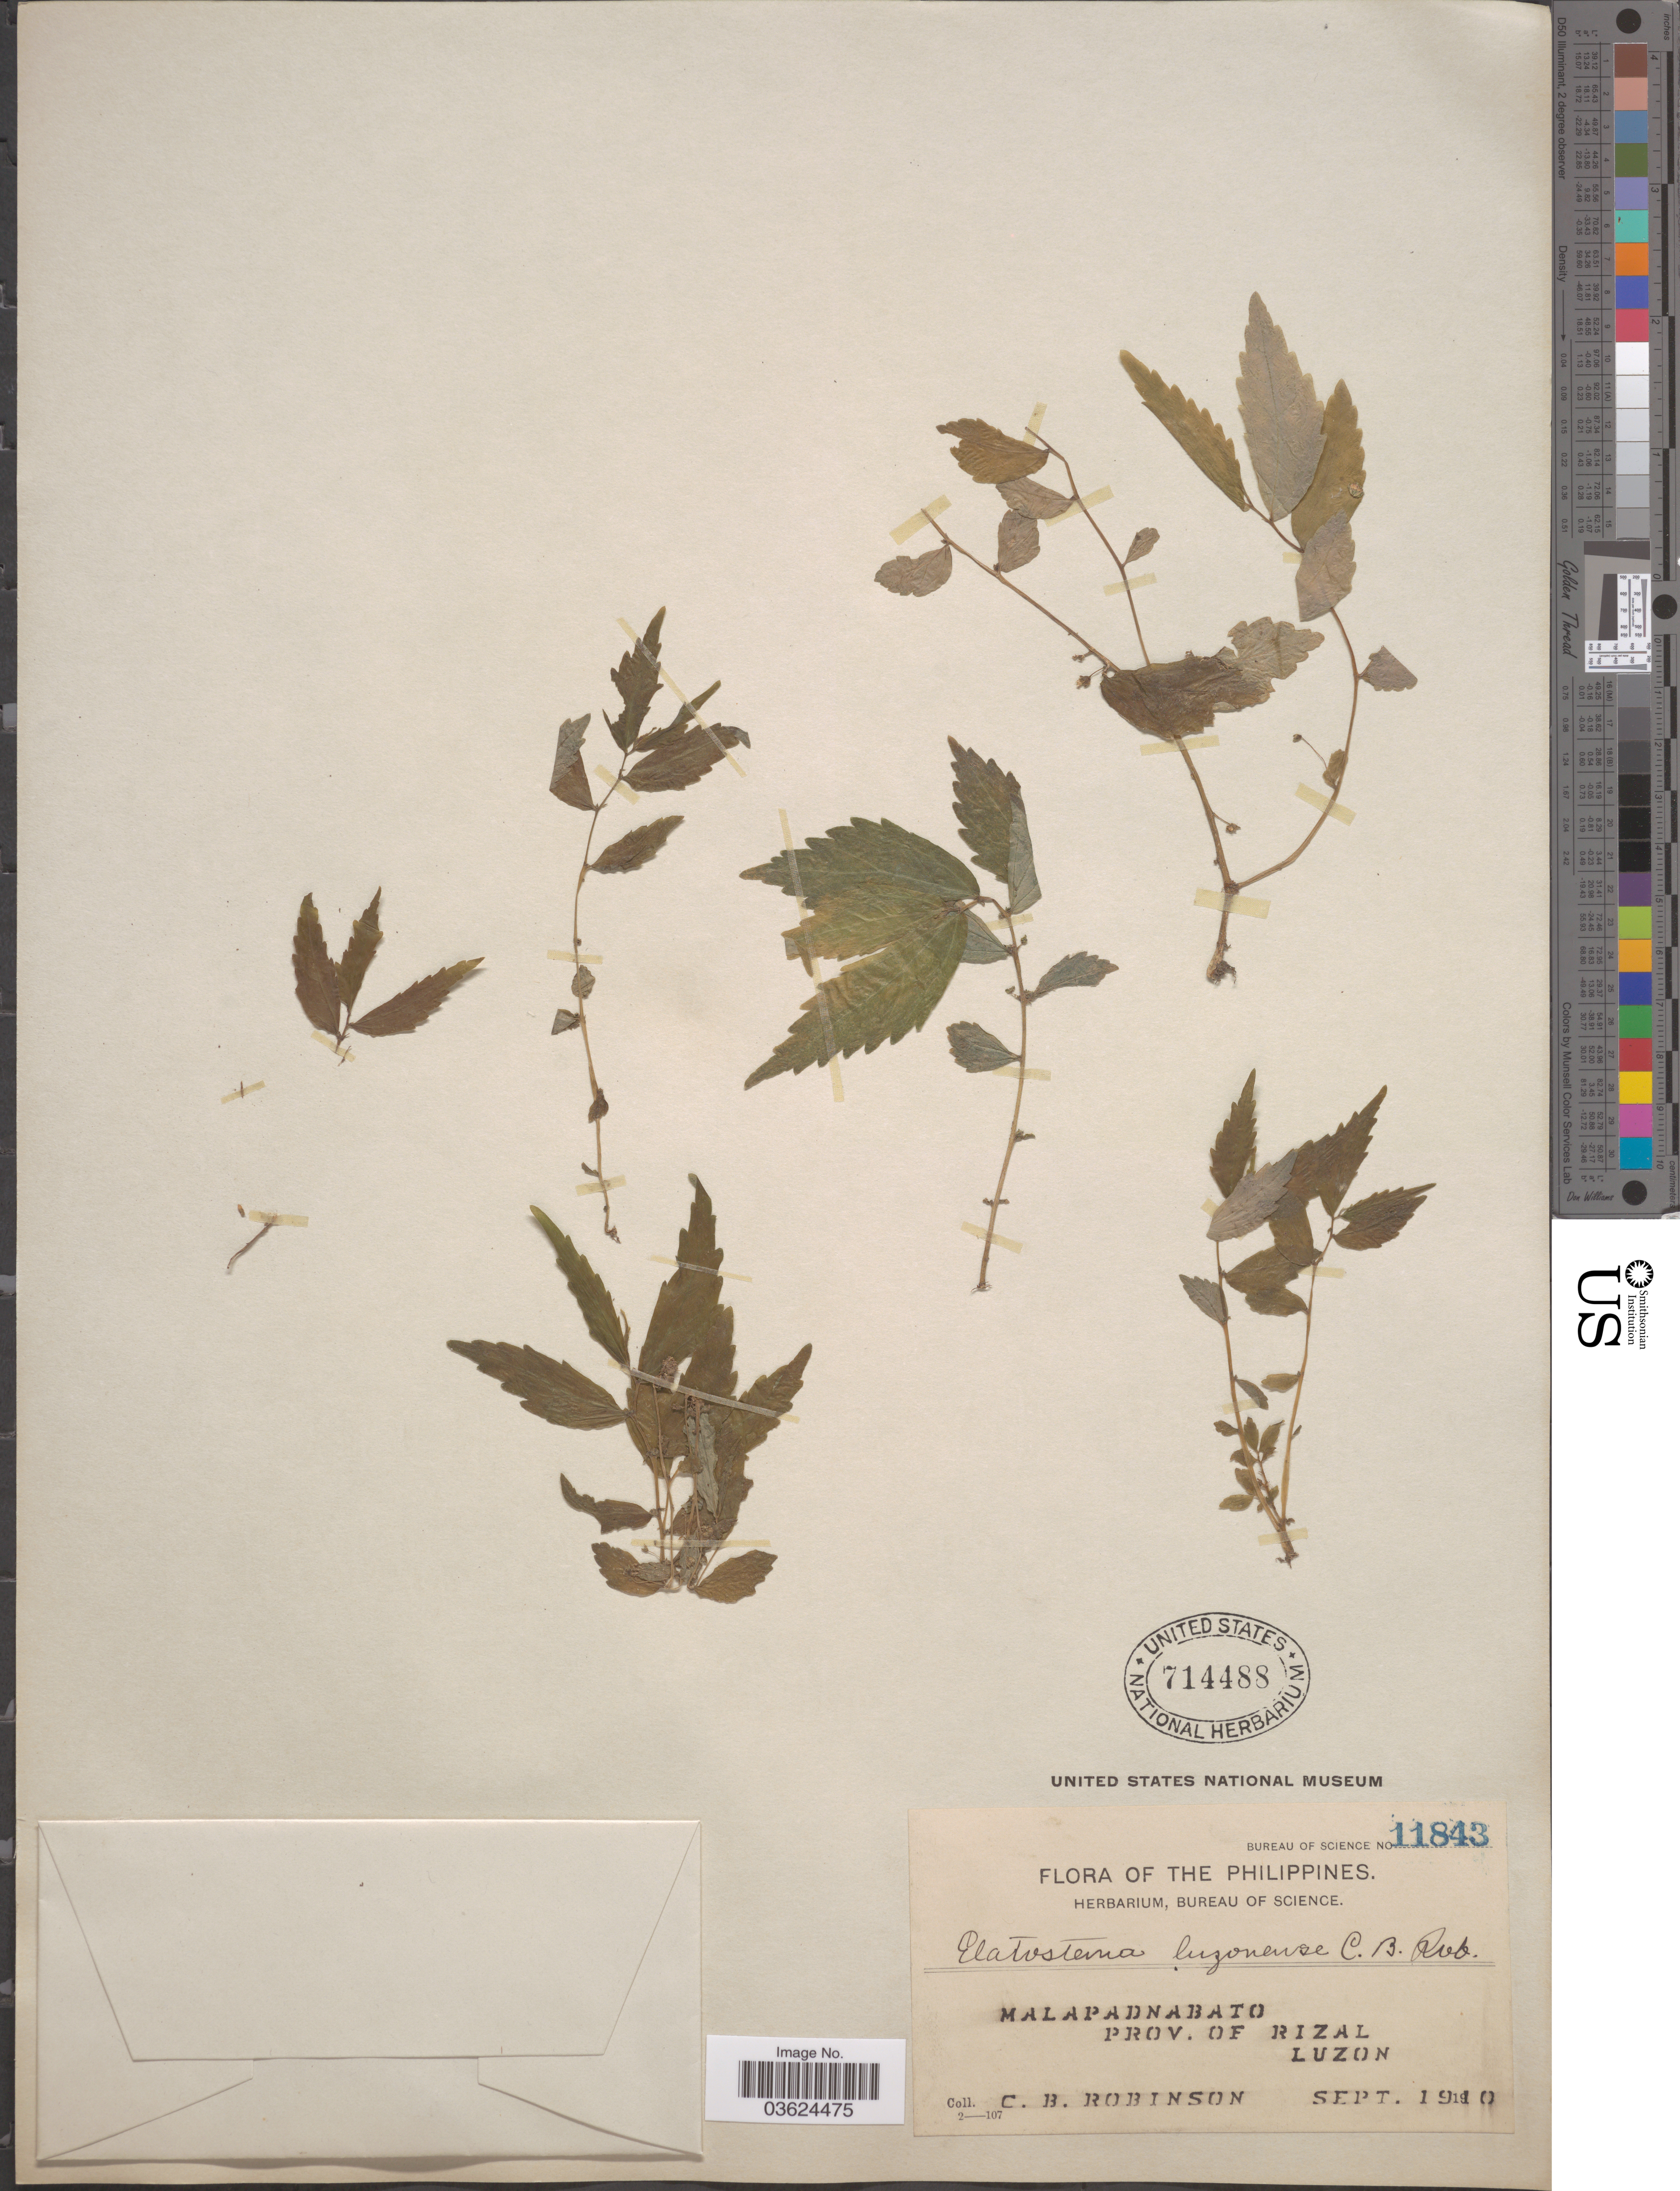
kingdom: Plantae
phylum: Tracheophyta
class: Magnoliopsida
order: Rosales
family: Urticaceae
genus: Elatostema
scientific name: Elatostema luzonense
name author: C.B. Rob.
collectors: C. Robinson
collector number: Bureau of Science 11843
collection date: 1910-09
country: Philippines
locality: Malapadnabato, Prov. of Rizal, Luzon.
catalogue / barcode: US 714488